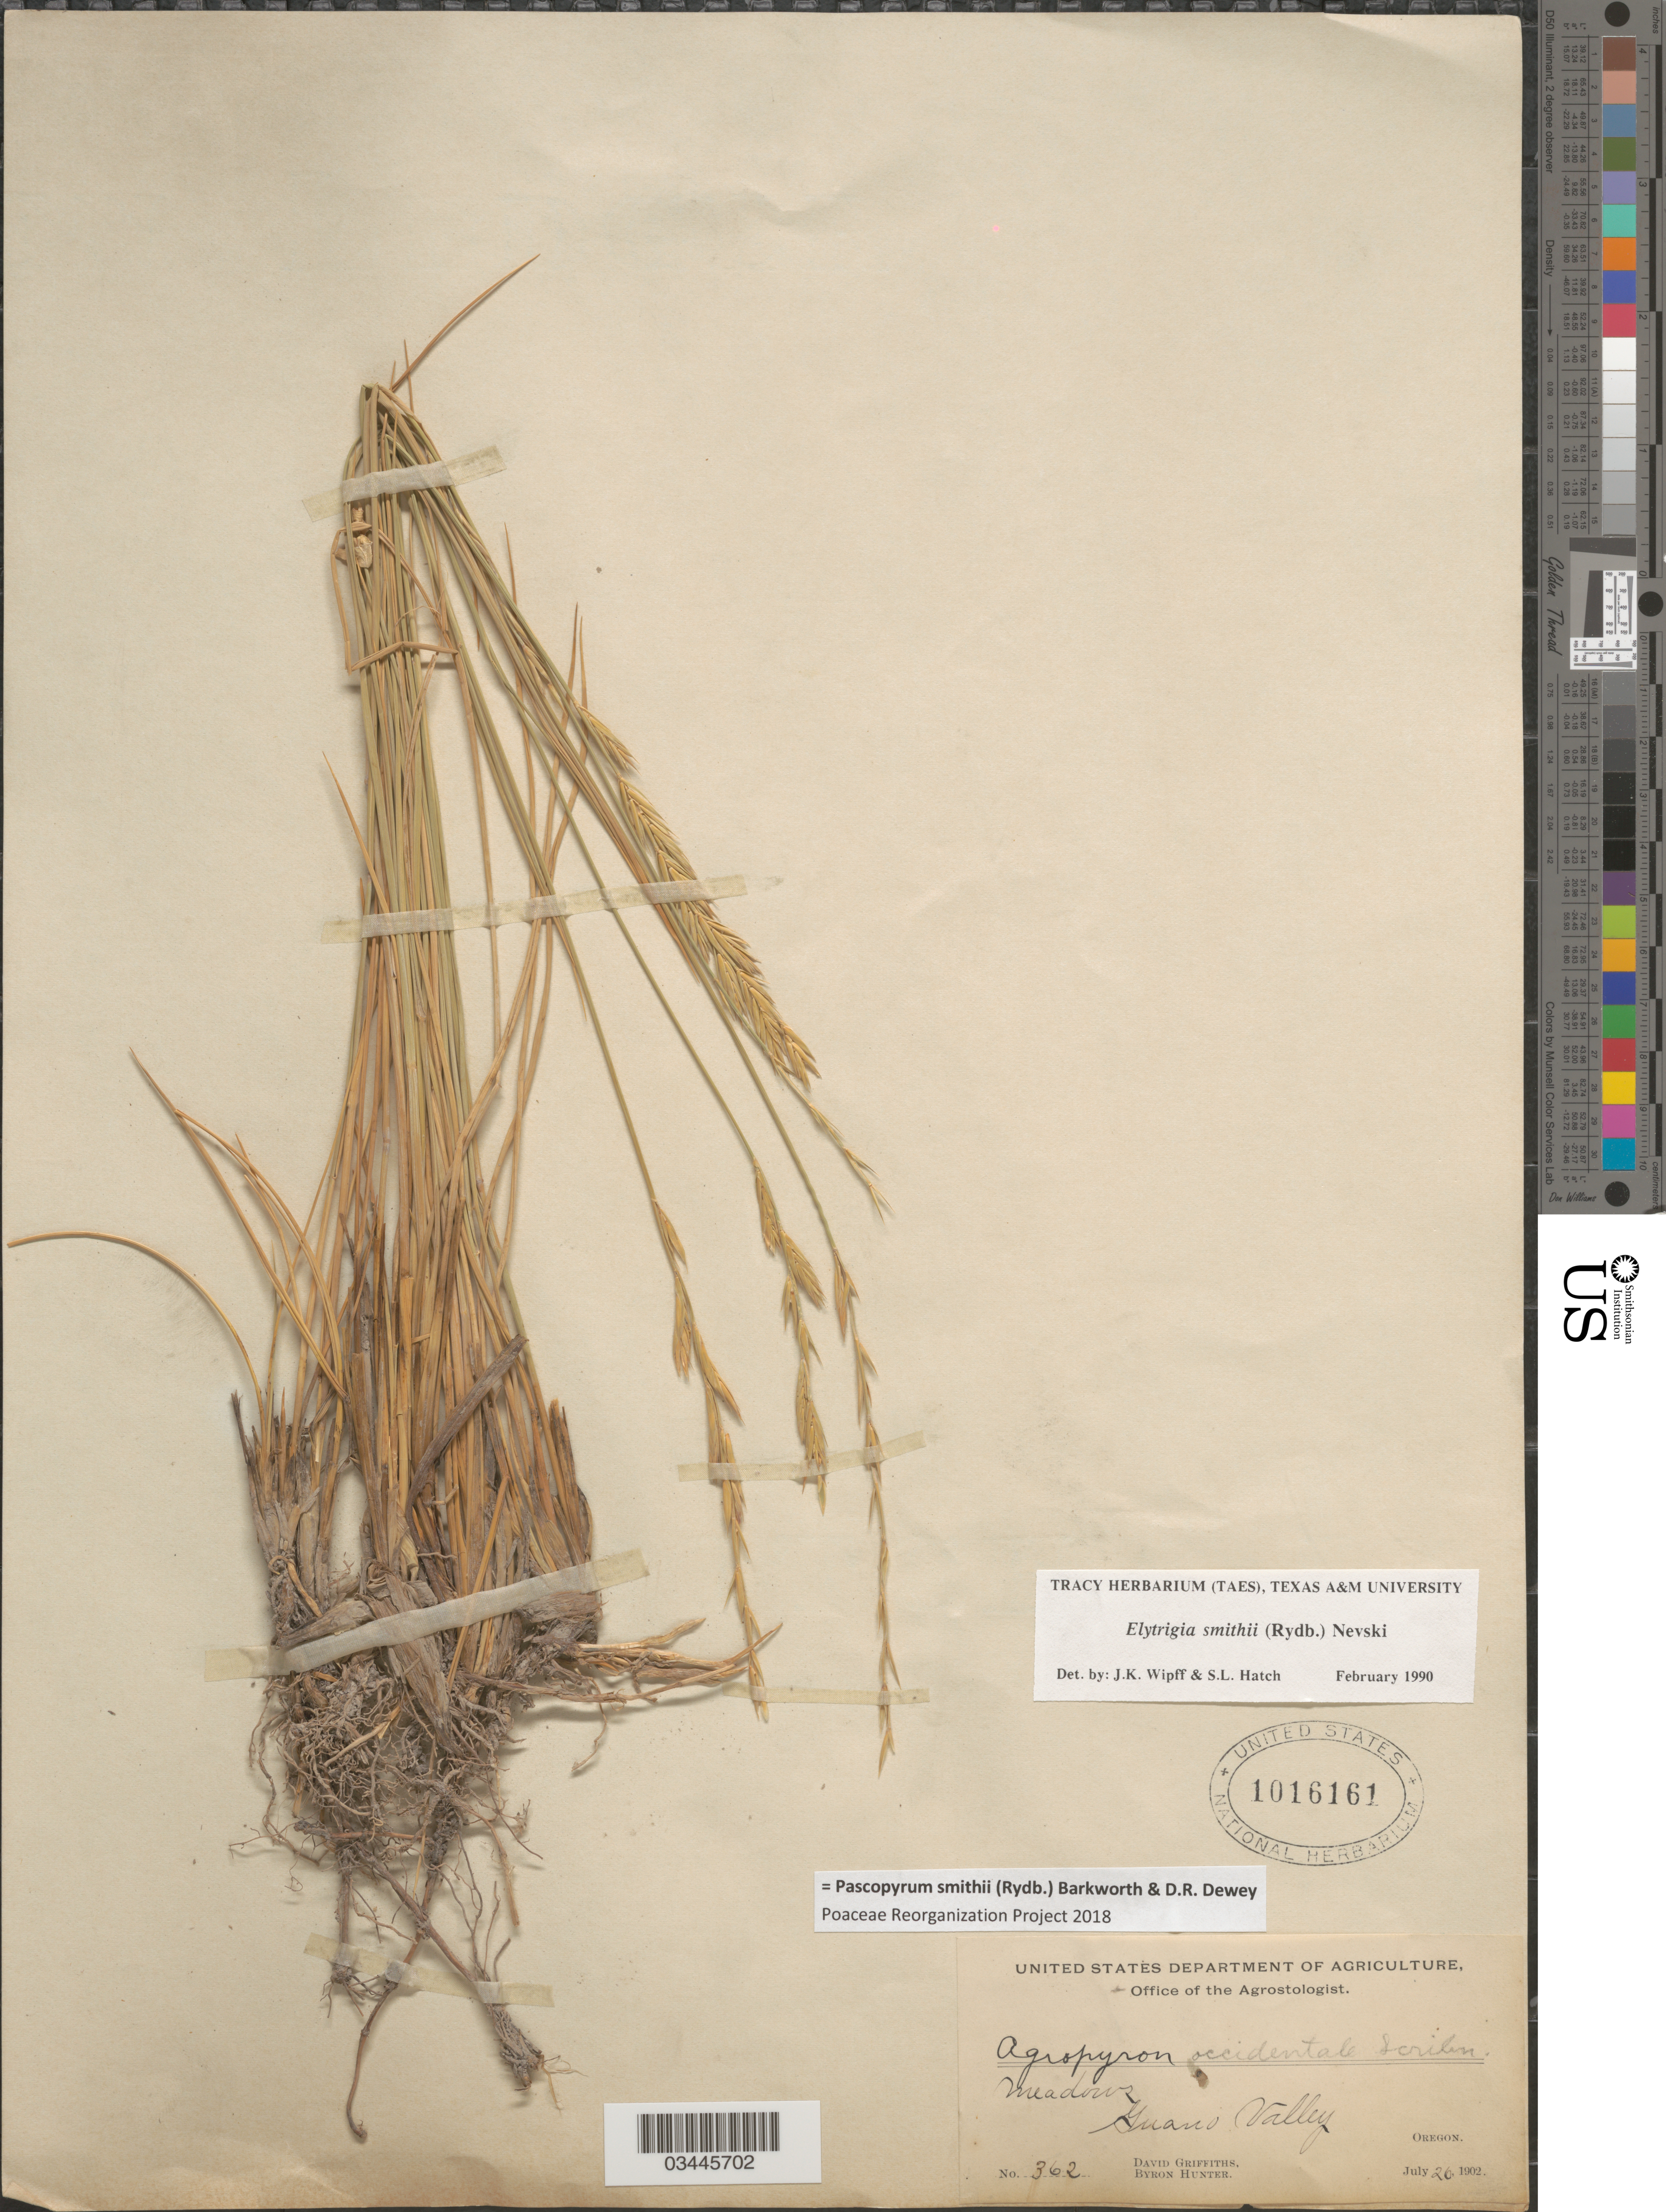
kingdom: Plantae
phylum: Tracheophyta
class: Liliopsida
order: Poales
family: Poaceae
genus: Pascopyrum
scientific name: Pascopyrum smithii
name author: (Rydb.) Barkworth & Dewey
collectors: D. Griffiths & B. Hunter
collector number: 362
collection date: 1902-07-26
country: United States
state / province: Oregon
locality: Guano Valley.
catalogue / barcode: US 1016161